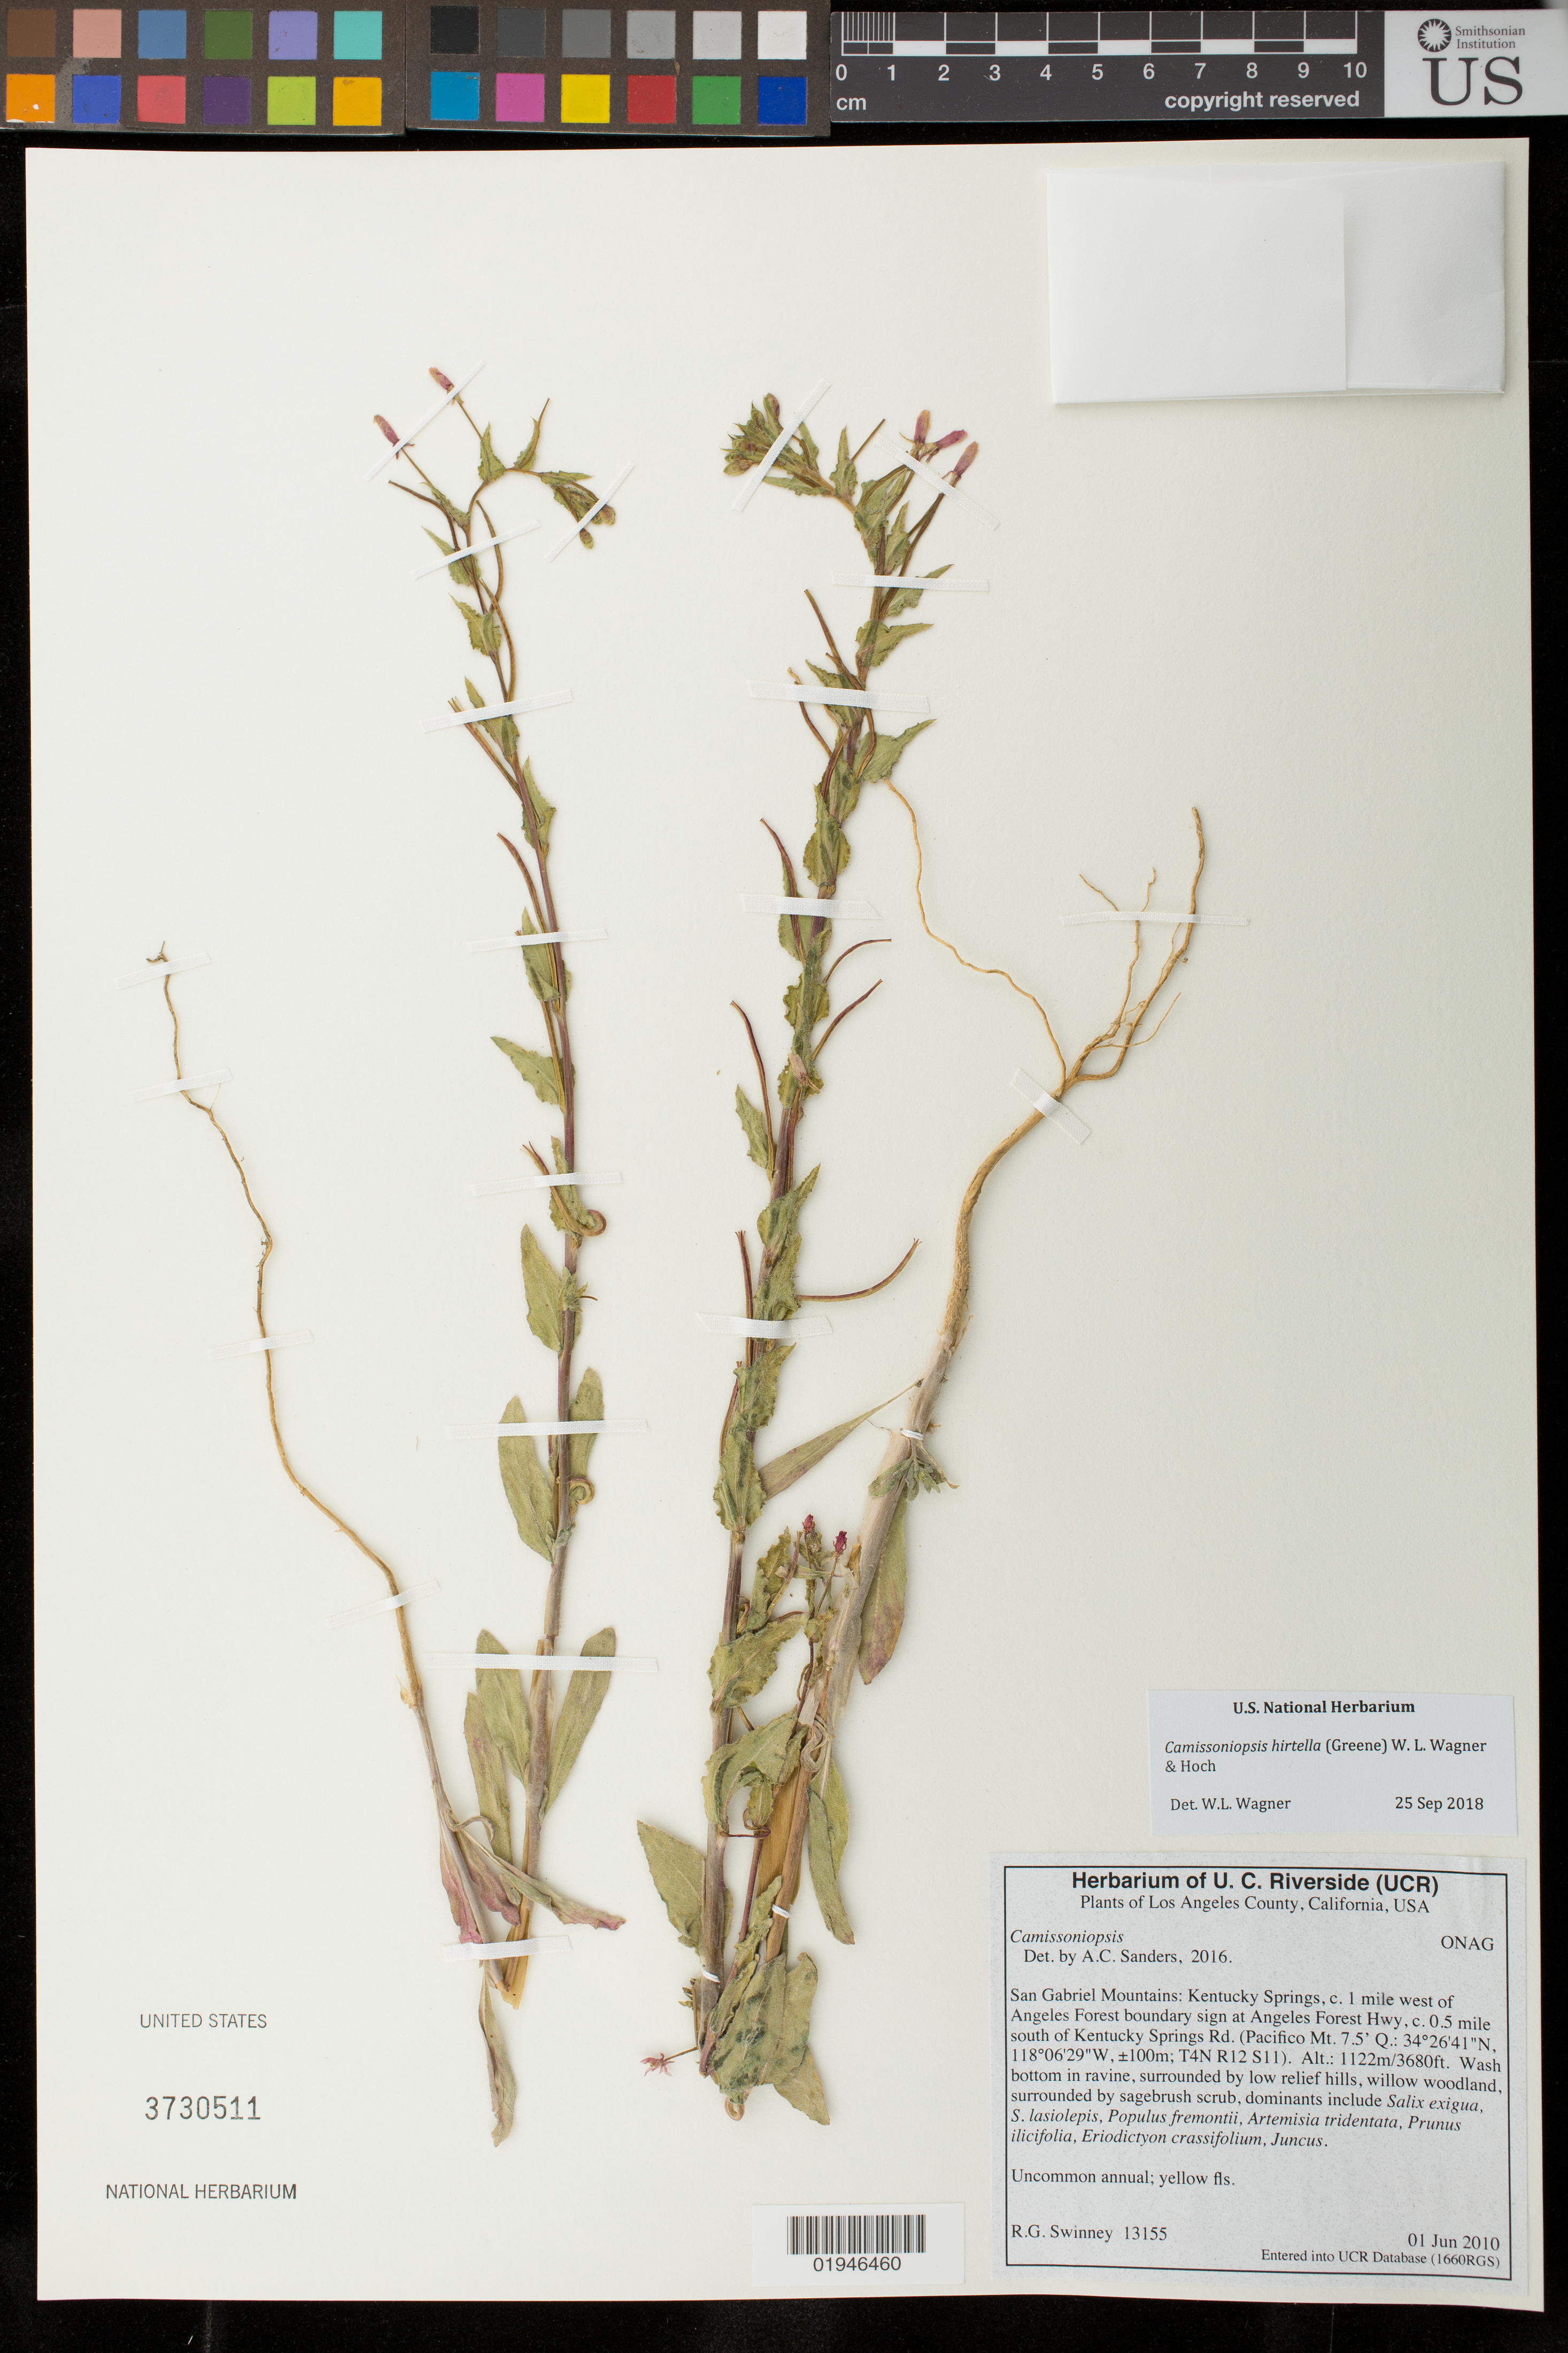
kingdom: Plantae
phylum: Tracheophyta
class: Magnoliopsida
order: Myrtales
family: Onagraceae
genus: Camissoniopsis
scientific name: Camissoniopsis hirtella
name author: (Greene) W.L. Wagner & Hoch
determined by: Wagner, W. L., (BOT), Smithsonian Institution - National Museum of Natural History (UNITED STATES)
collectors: R. Swinney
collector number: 13155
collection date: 2010-06-01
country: United States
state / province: California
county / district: Los Angeles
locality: San Gabriel Mountains, Kentucky Springs, c. 1 mile west of Angeles Forest boundary sign at Angeles Forest Hwy, c 0.5 mile south of Kentucky Springs Rd.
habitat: Wash bottom in ravine, willow woodland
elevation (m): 1122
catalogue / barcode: US 3730511